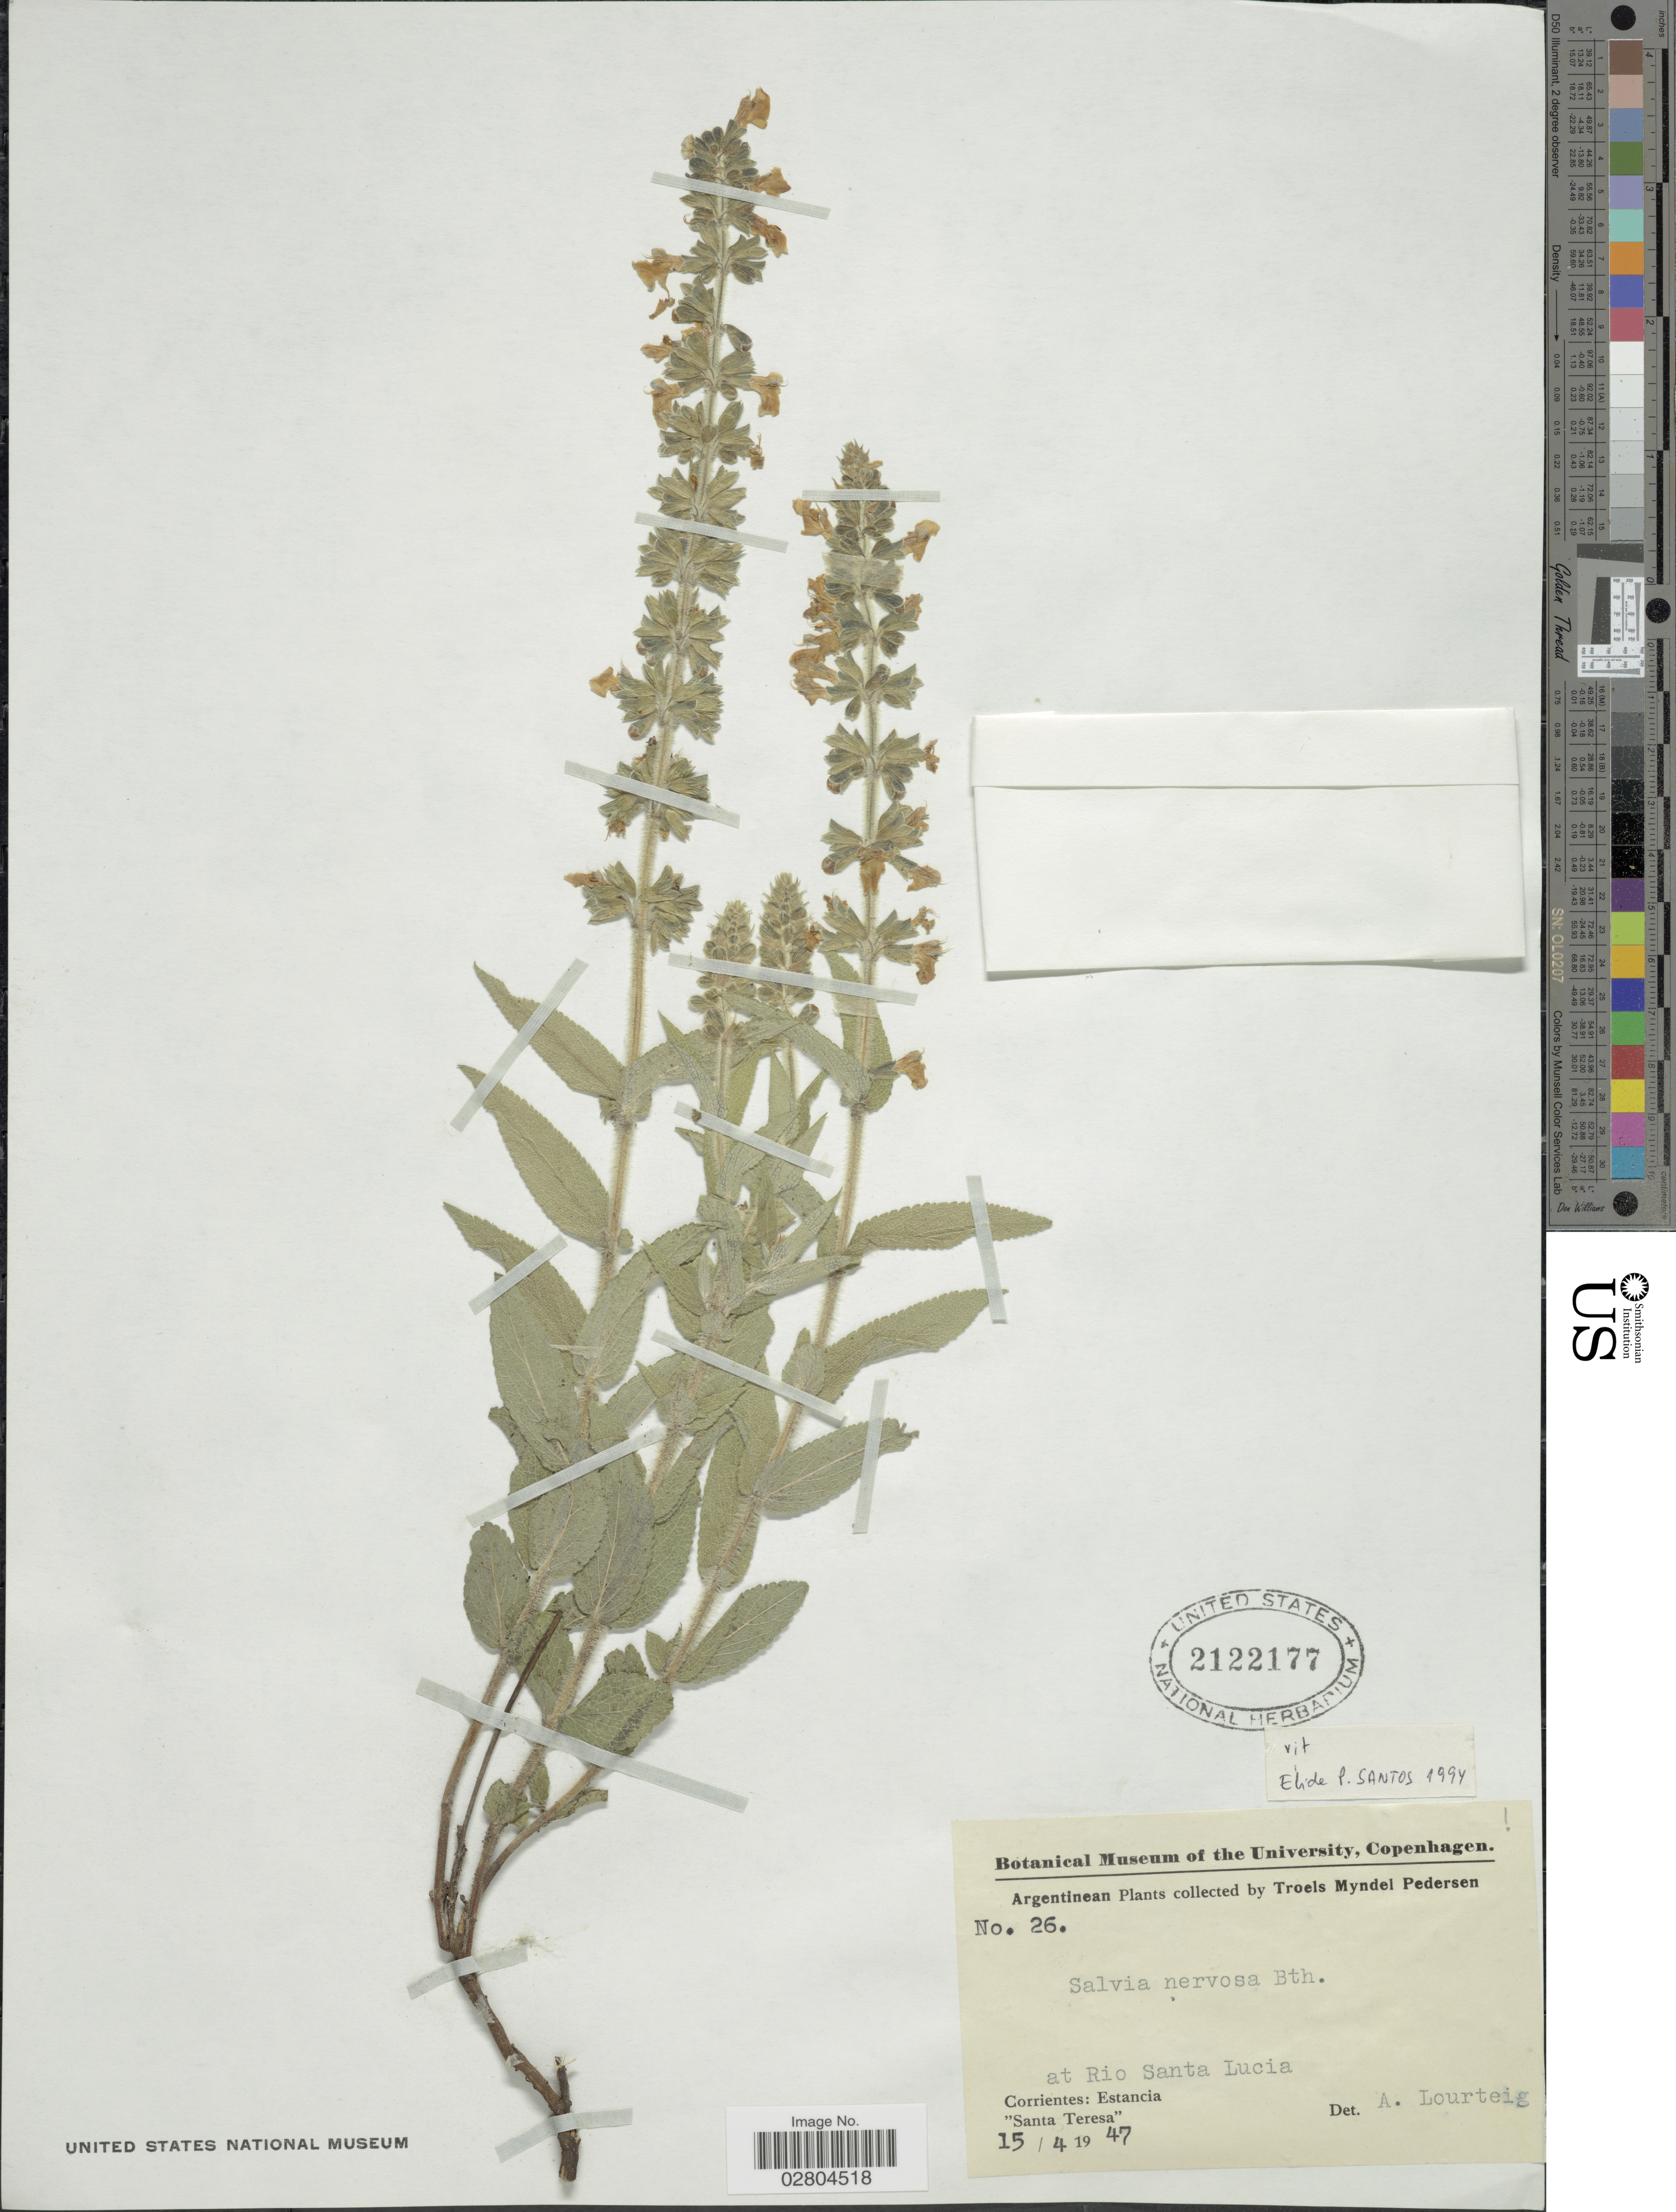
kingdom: Plantae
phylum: Tracheophyta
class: Magnoliopsida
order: Lamiales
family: Lamiaceae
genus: Salvia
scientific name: Salvia nervosa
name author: Benth.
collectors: T. Pederson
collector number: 26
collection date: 1947-04-15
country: Argentina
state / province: Corrientes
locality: At Rio Santa Lucia. Estancia 'Santa Teresa'.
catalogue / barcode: US 2122177